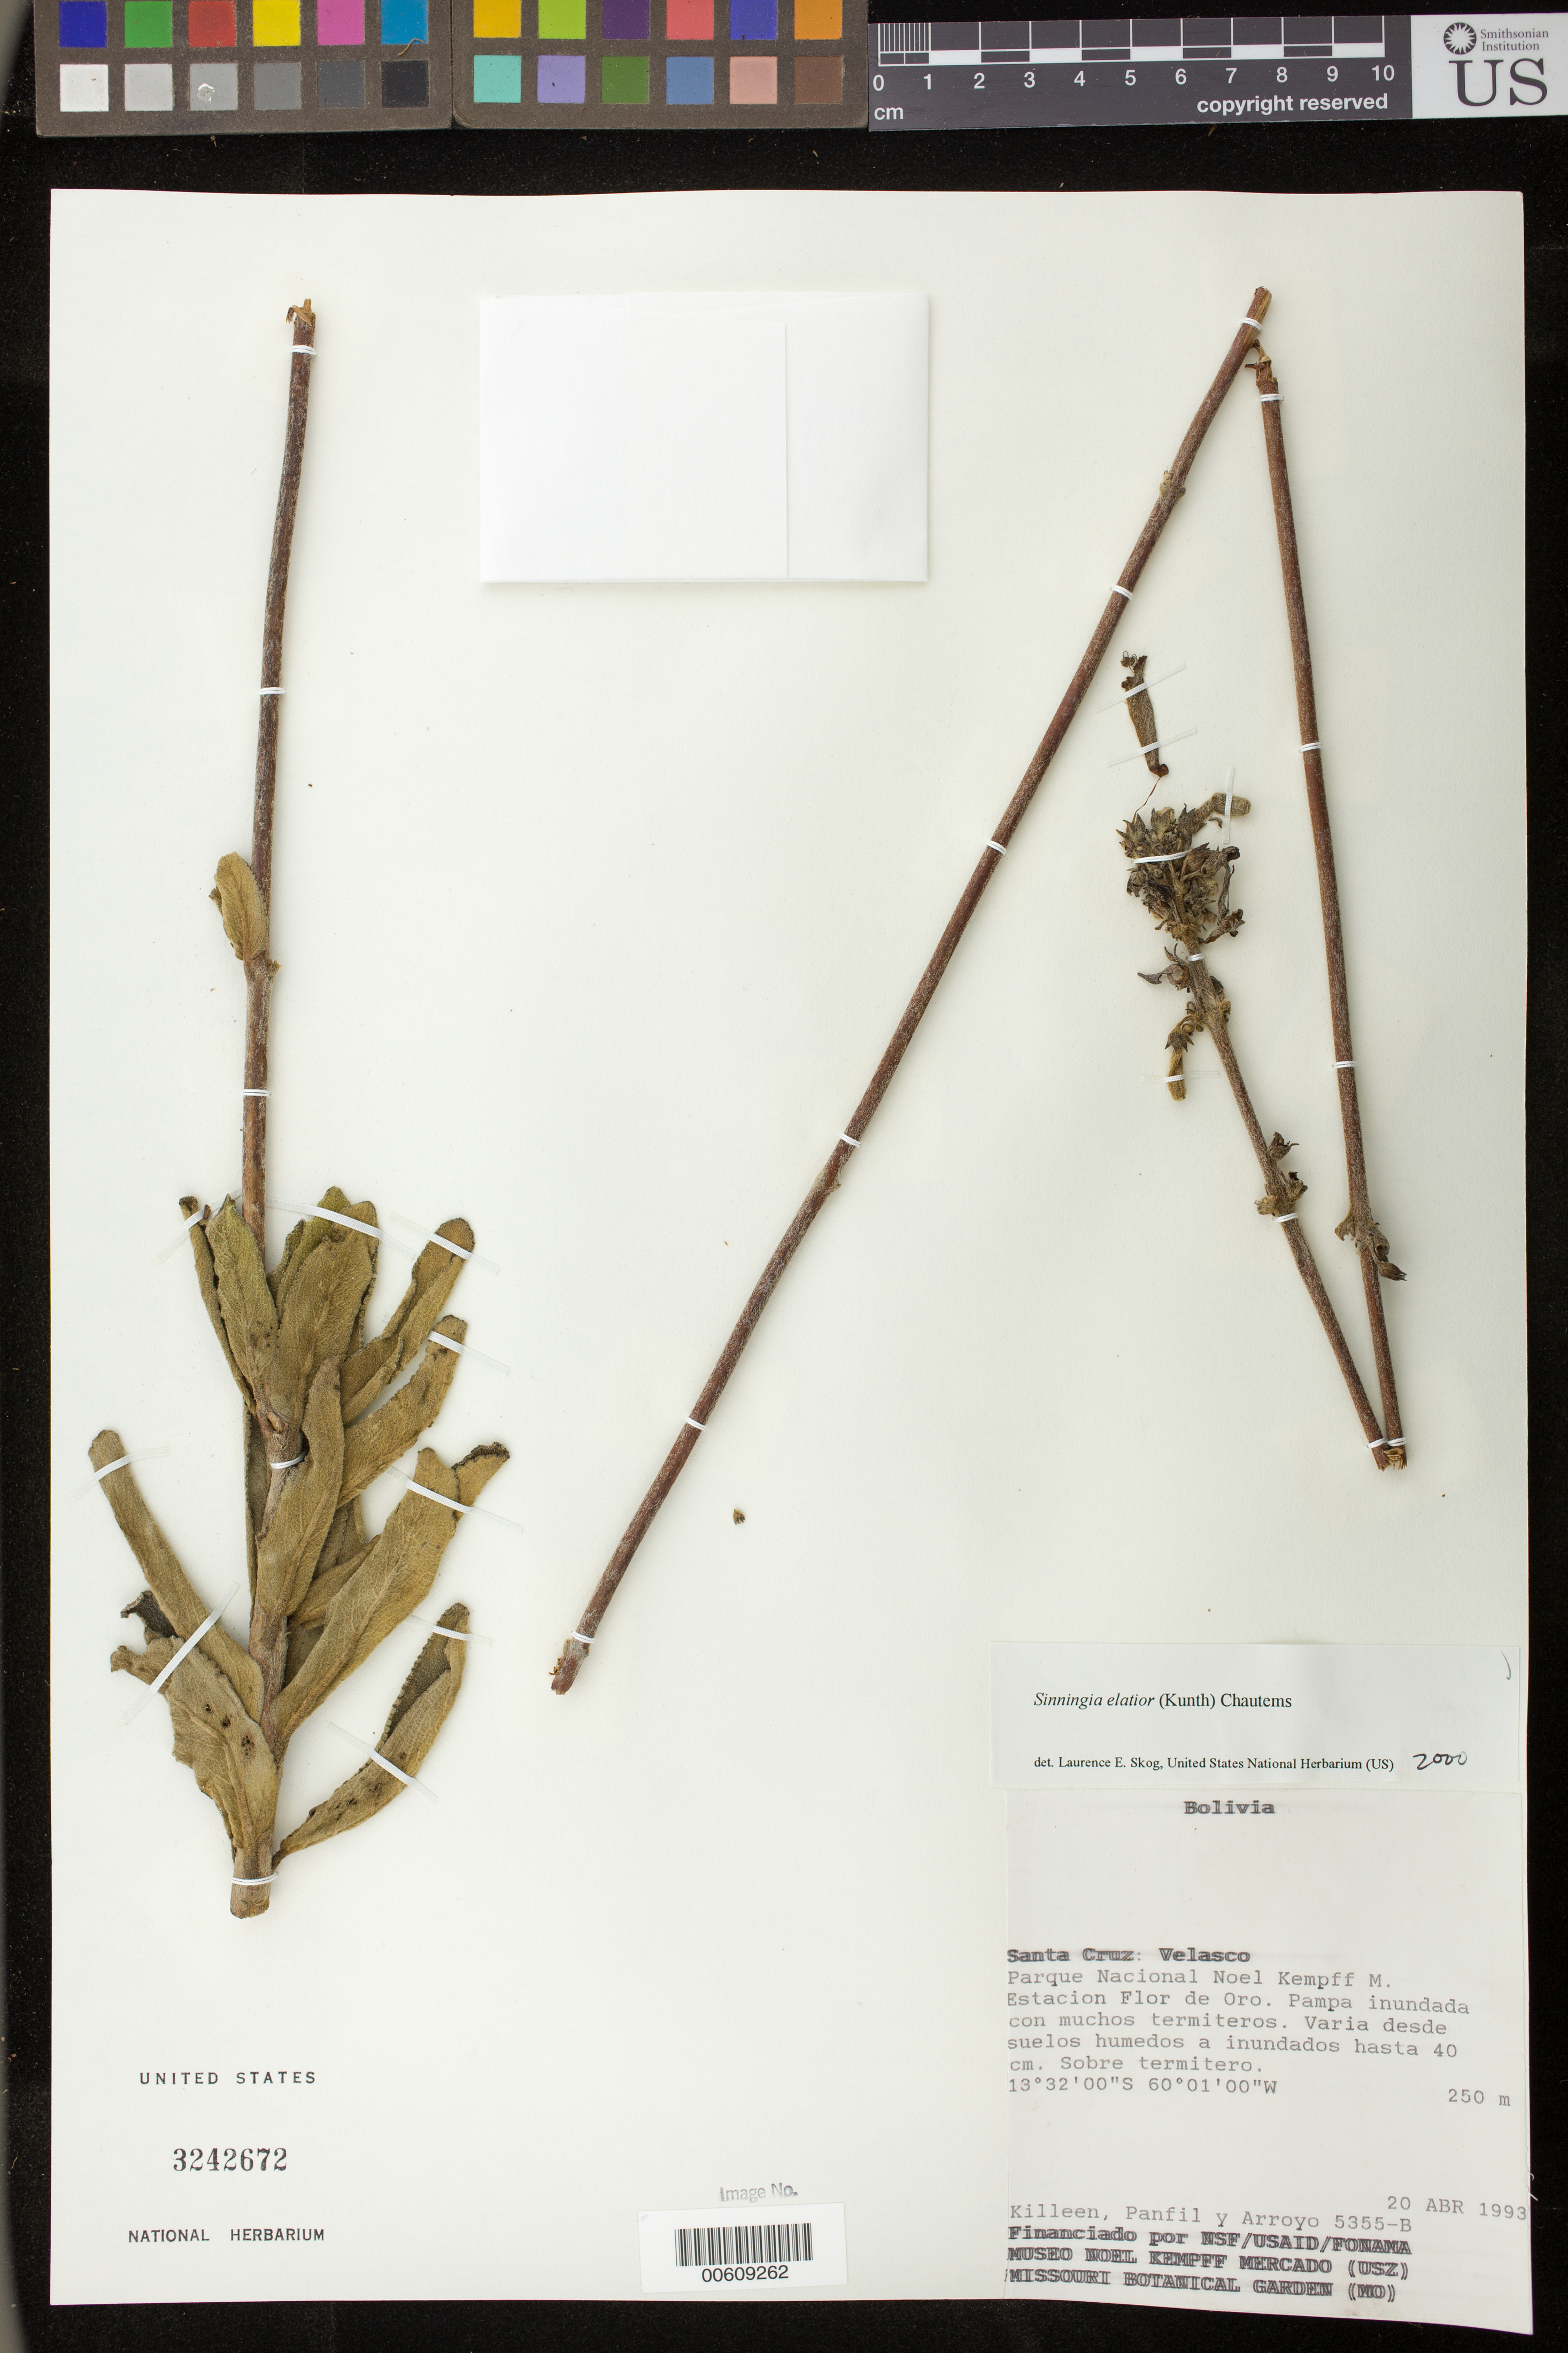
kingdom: Plantae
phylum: Tracheophyta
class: Magnoliopsida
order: Lamiales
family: Gesneriaceae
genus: Sinningia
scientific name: Sinningia elatior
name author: (Kunth) Chautems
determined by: Skog, Laurence E.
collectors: T. Killeen, -- Panfil & Arroyo, --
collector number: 5355 -B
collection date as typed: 20 Apr 1993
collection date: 1993-04-20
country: Bolivia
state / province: Santa Cruz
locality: Prov. Velasco; Parque Nacional Noel Kempff M., Estación Flor de Oro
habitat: Pampa inundada con muchos termiteros; varia desde suelos humeos a inundados hasta 40 cm; sobre termitero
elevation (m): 250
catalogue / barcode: US 3242672